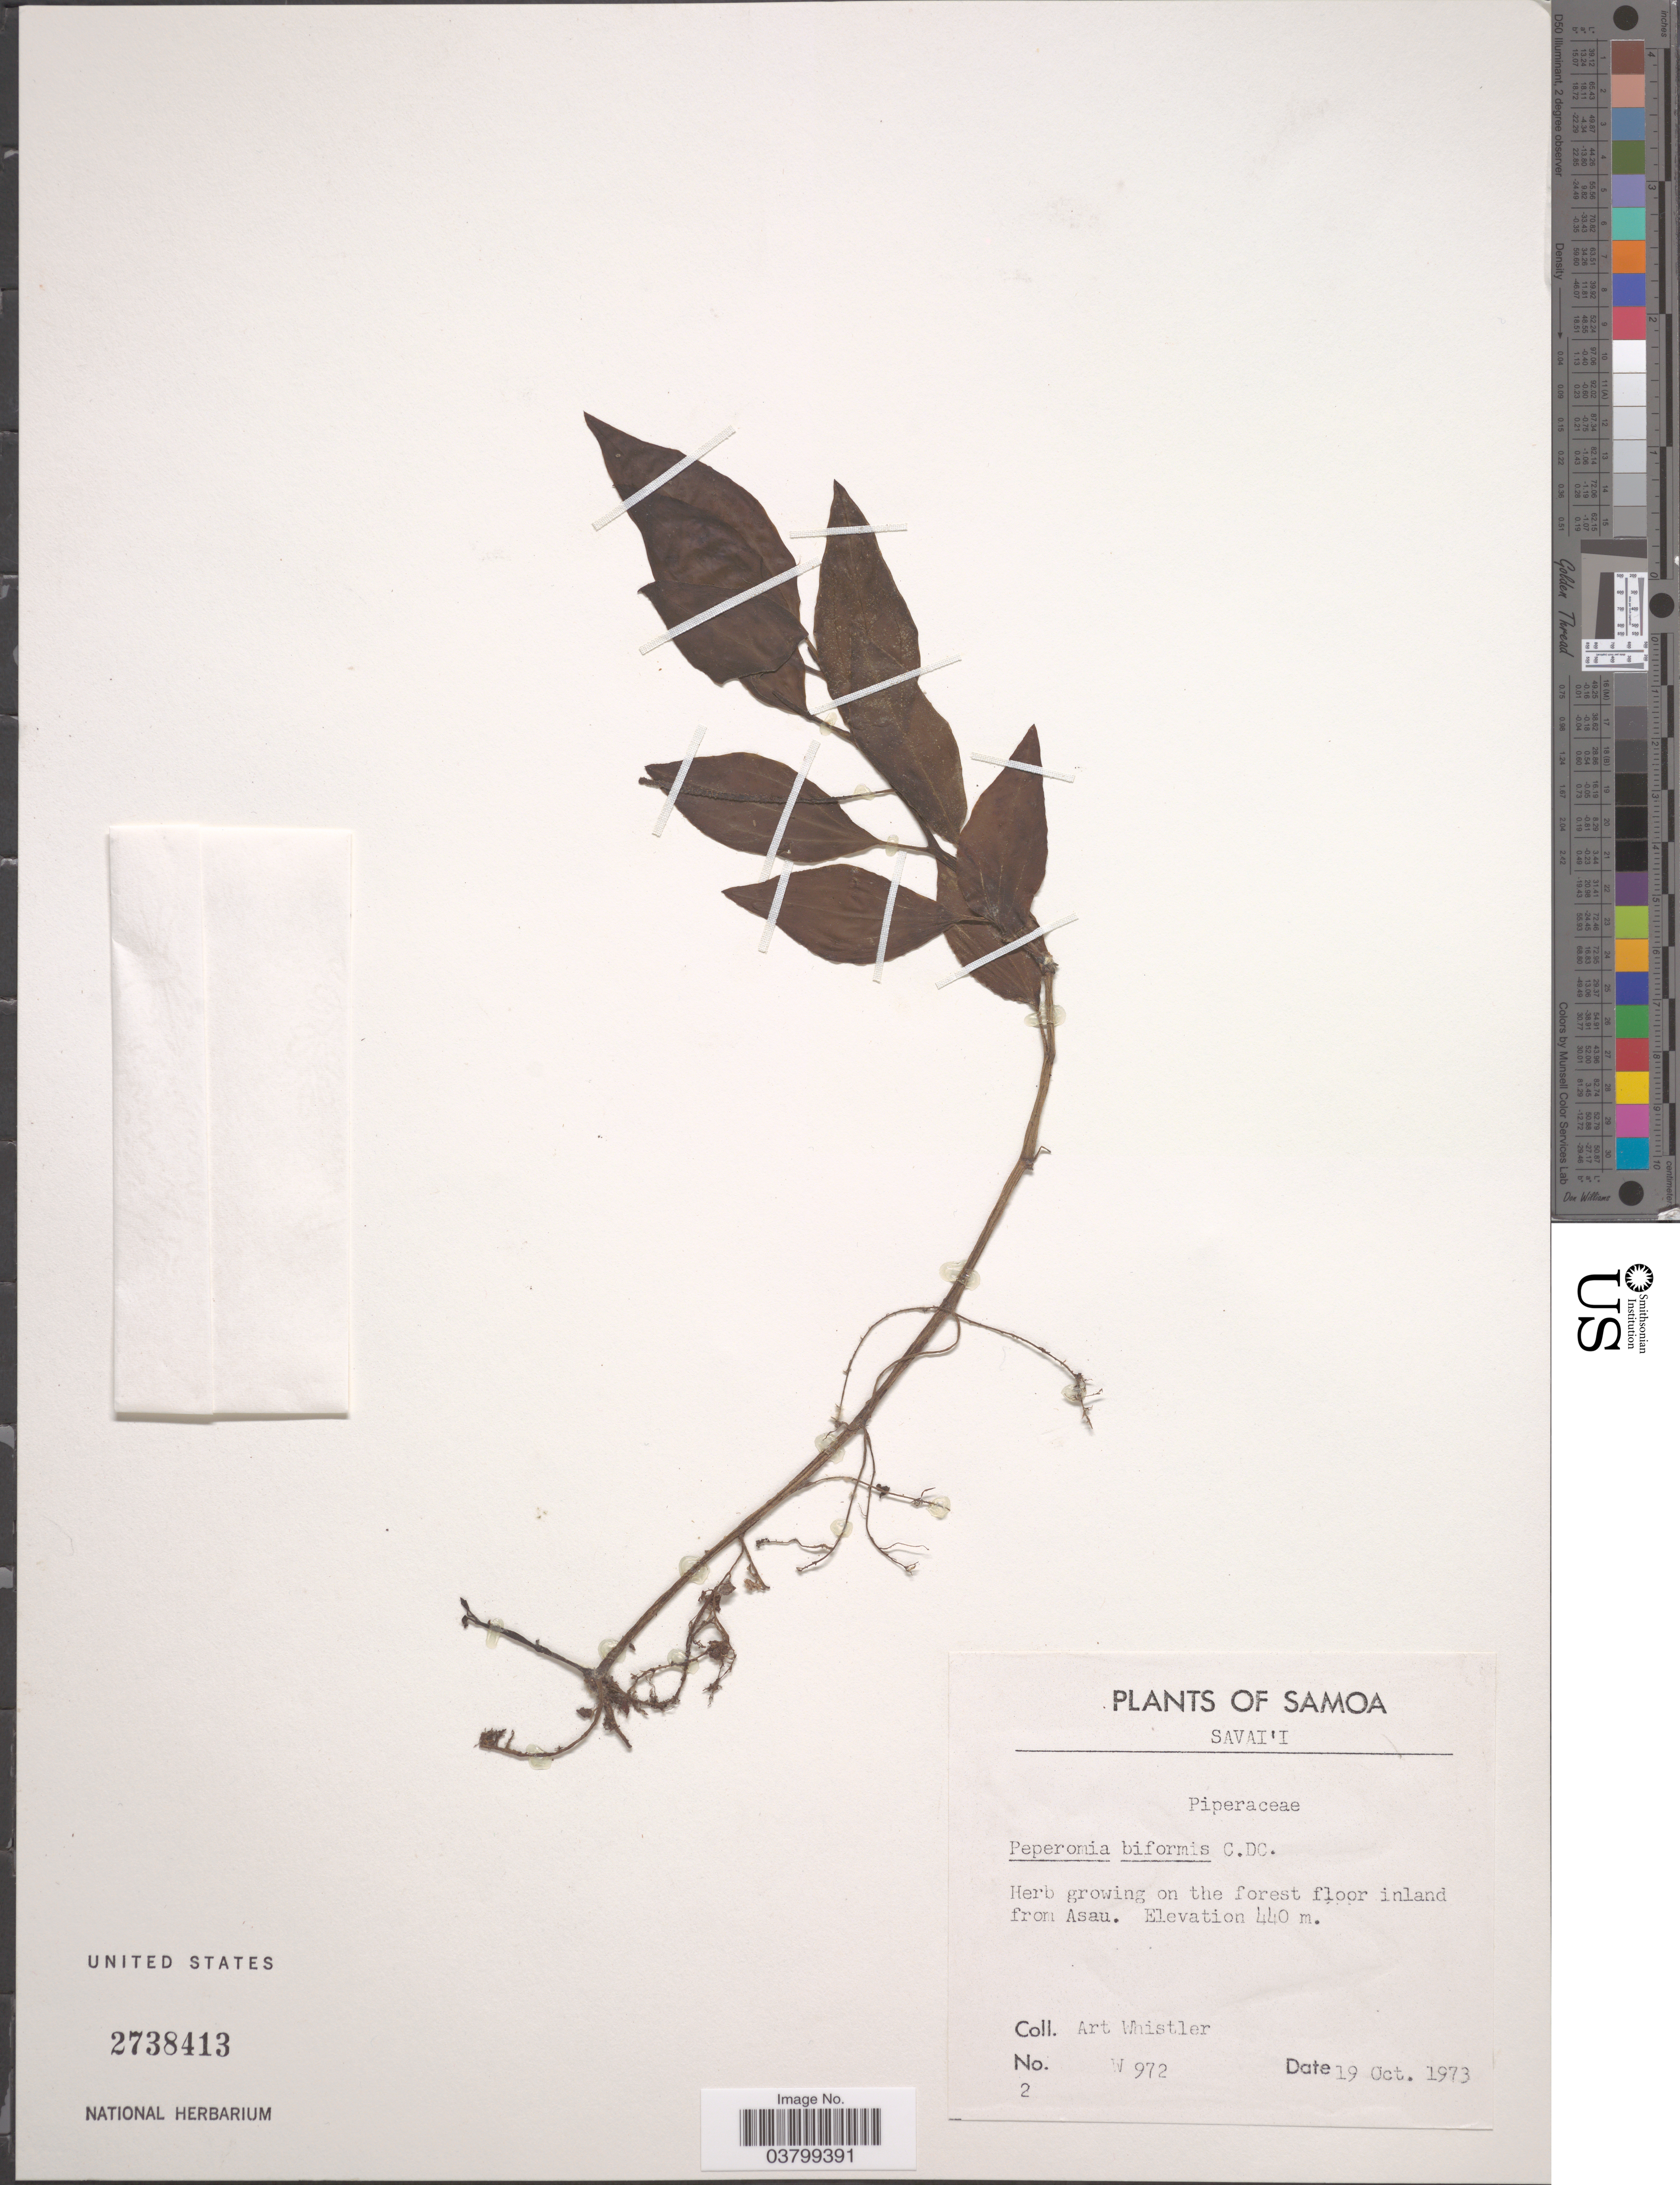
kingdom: Plantae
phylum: Tracheophyta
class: Magnoliopsida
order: Piperales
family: Piperaceae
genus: Peperomia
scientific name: Peperomia biformis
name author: C. DC.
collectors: A. Whistler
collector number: W972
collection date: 1973-10-19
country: Samoa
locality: Samoa. Savai'i. On the forest floor inland from Asau.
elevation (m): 440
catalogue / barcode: US 2738413